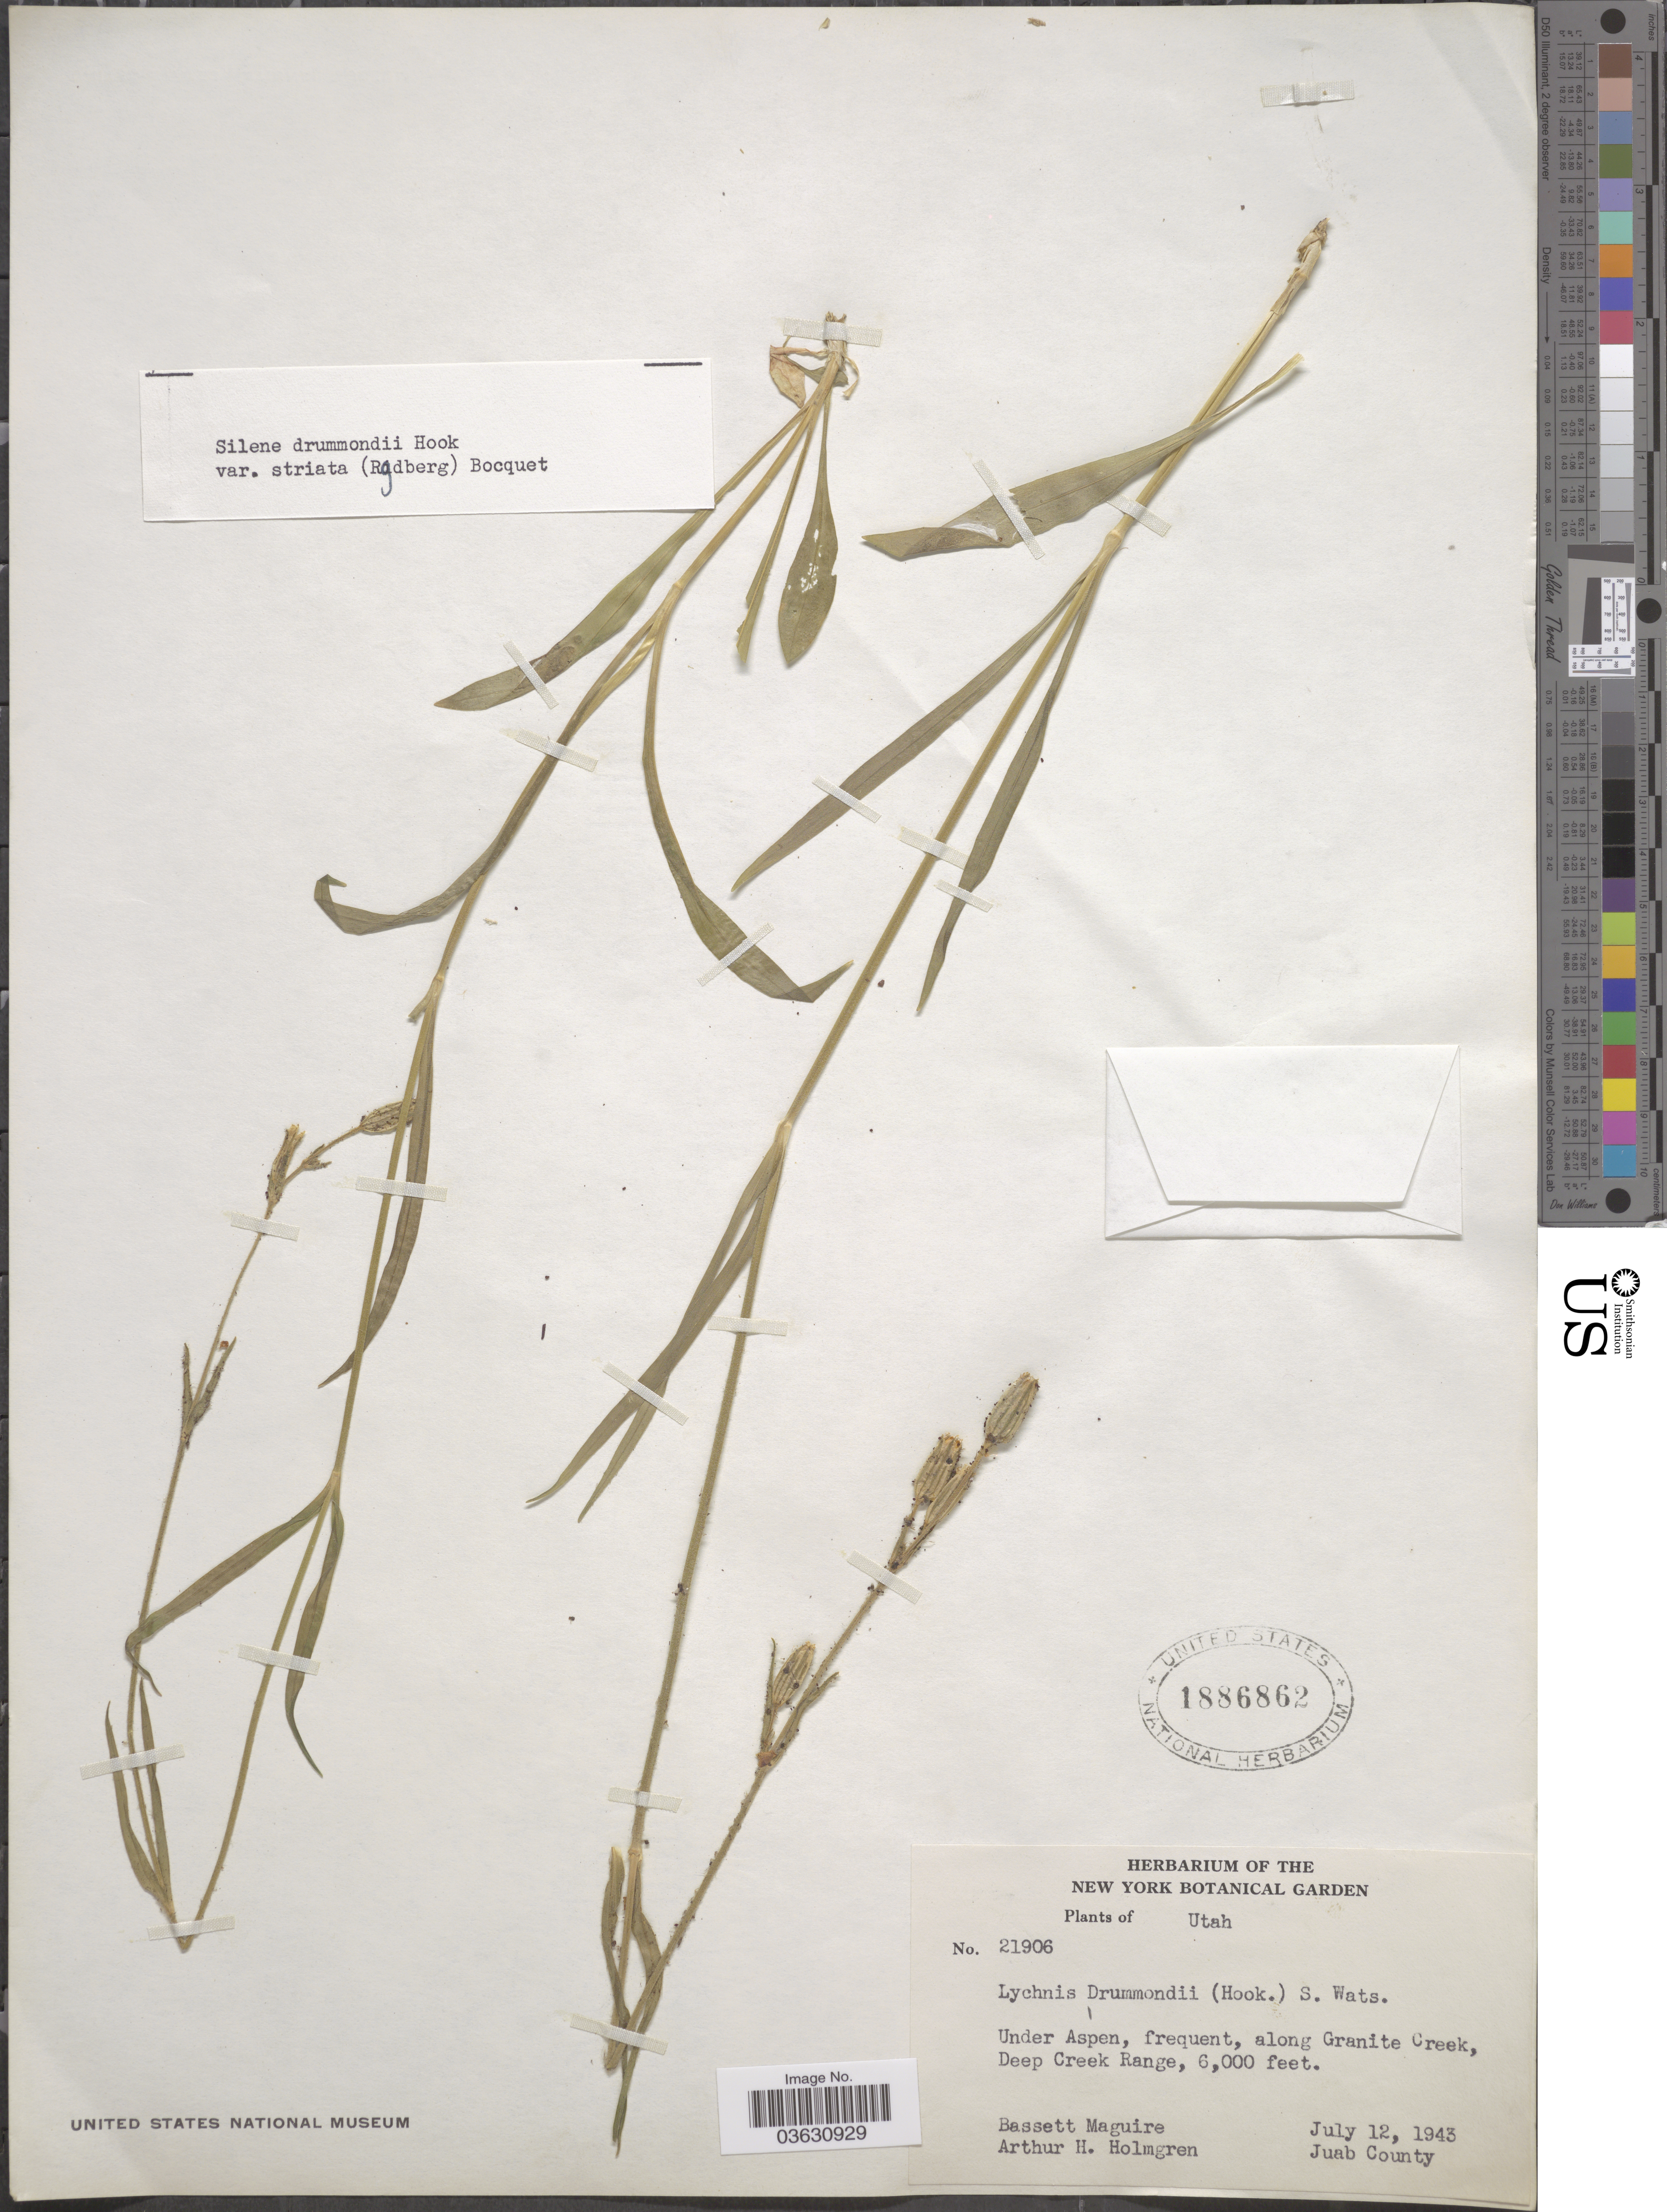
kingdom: Plantae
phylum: Tracheophyta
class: Magnoliopsida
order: Caryophyllales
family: Caryophyllaceae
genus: Silene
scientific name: Silene drummondii var. striata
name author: (Rydb.) Bocquet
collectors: B. Maguire & A. H. Holmgren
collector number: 21906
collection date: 1943-07-12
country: United States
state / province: Utah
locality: Under Aspen, frequent, along Granite Creek, Deep Creek Range. Juab County.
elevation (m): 1829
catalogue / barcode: US 1886862